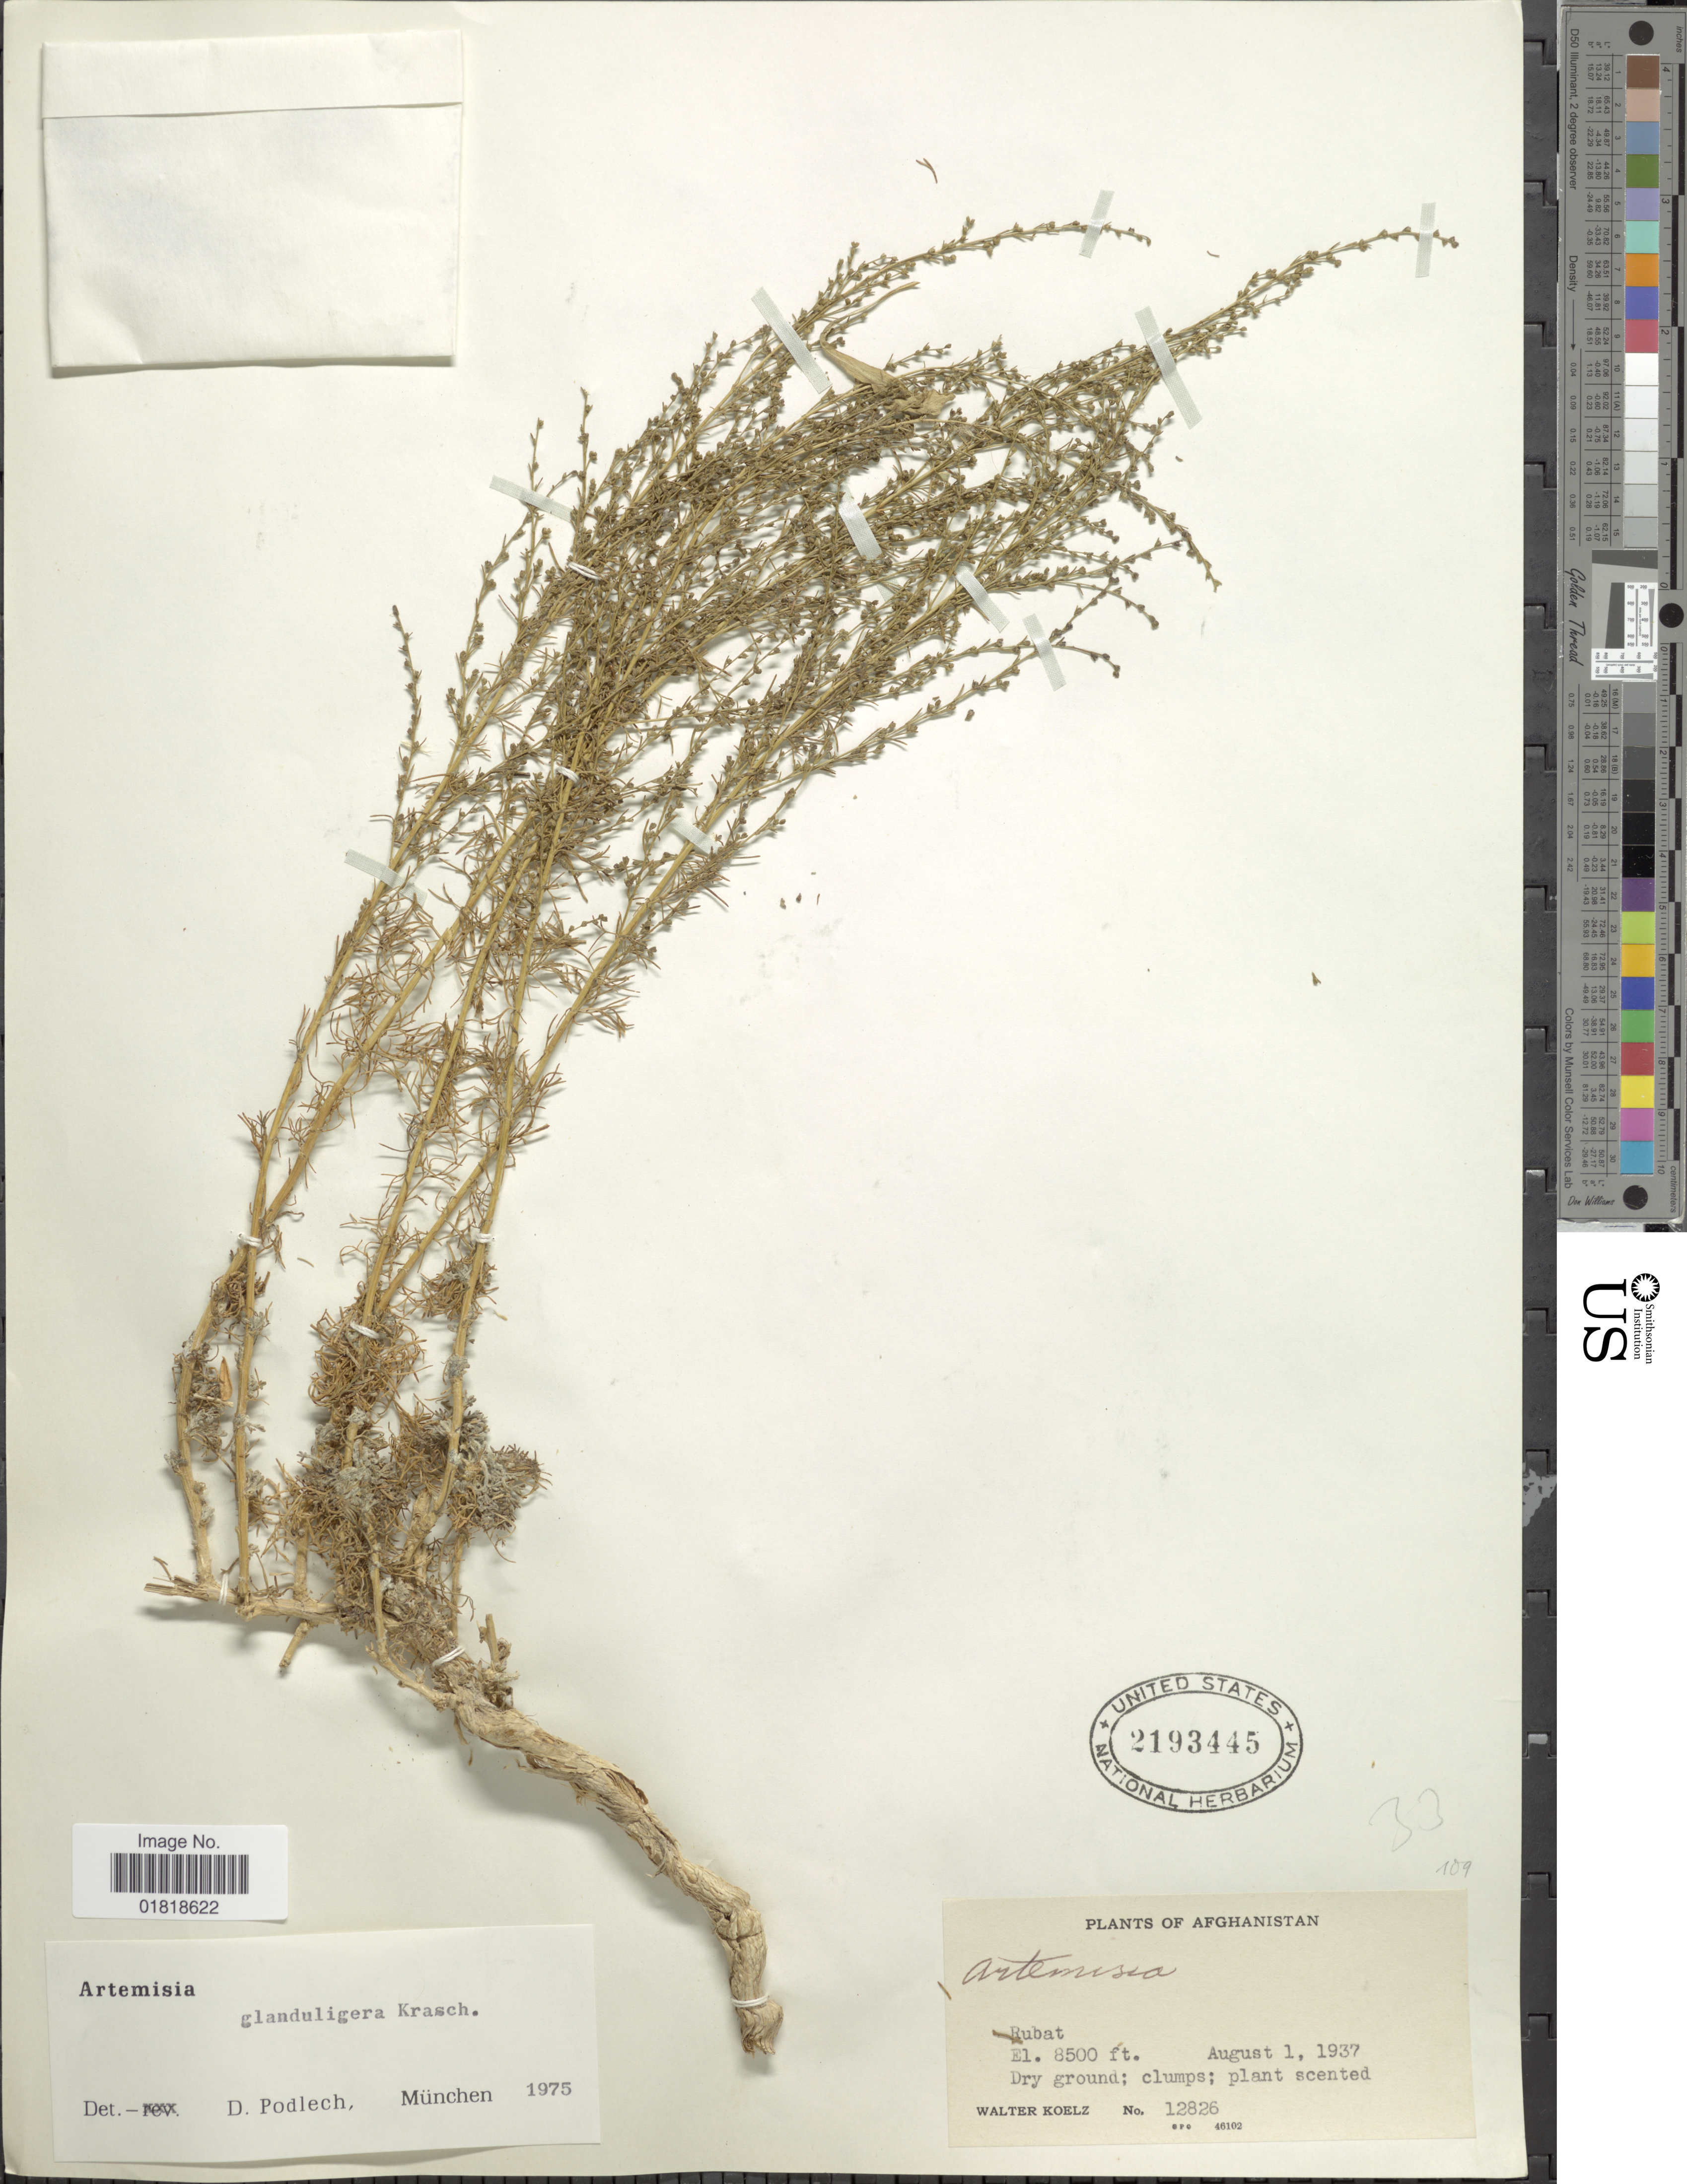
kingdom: Plantae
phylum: Tracheophyta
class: Magnoliopsida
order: Asterales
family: Asteraceae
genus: Artemisia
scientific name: Artemisia glanduligera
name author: Krasch.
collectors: W. N. Koelz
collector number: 12826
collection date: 1937-08-01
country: Afghanistan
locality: Rubat, dry ground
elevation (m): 2591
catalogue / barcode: US 2193445